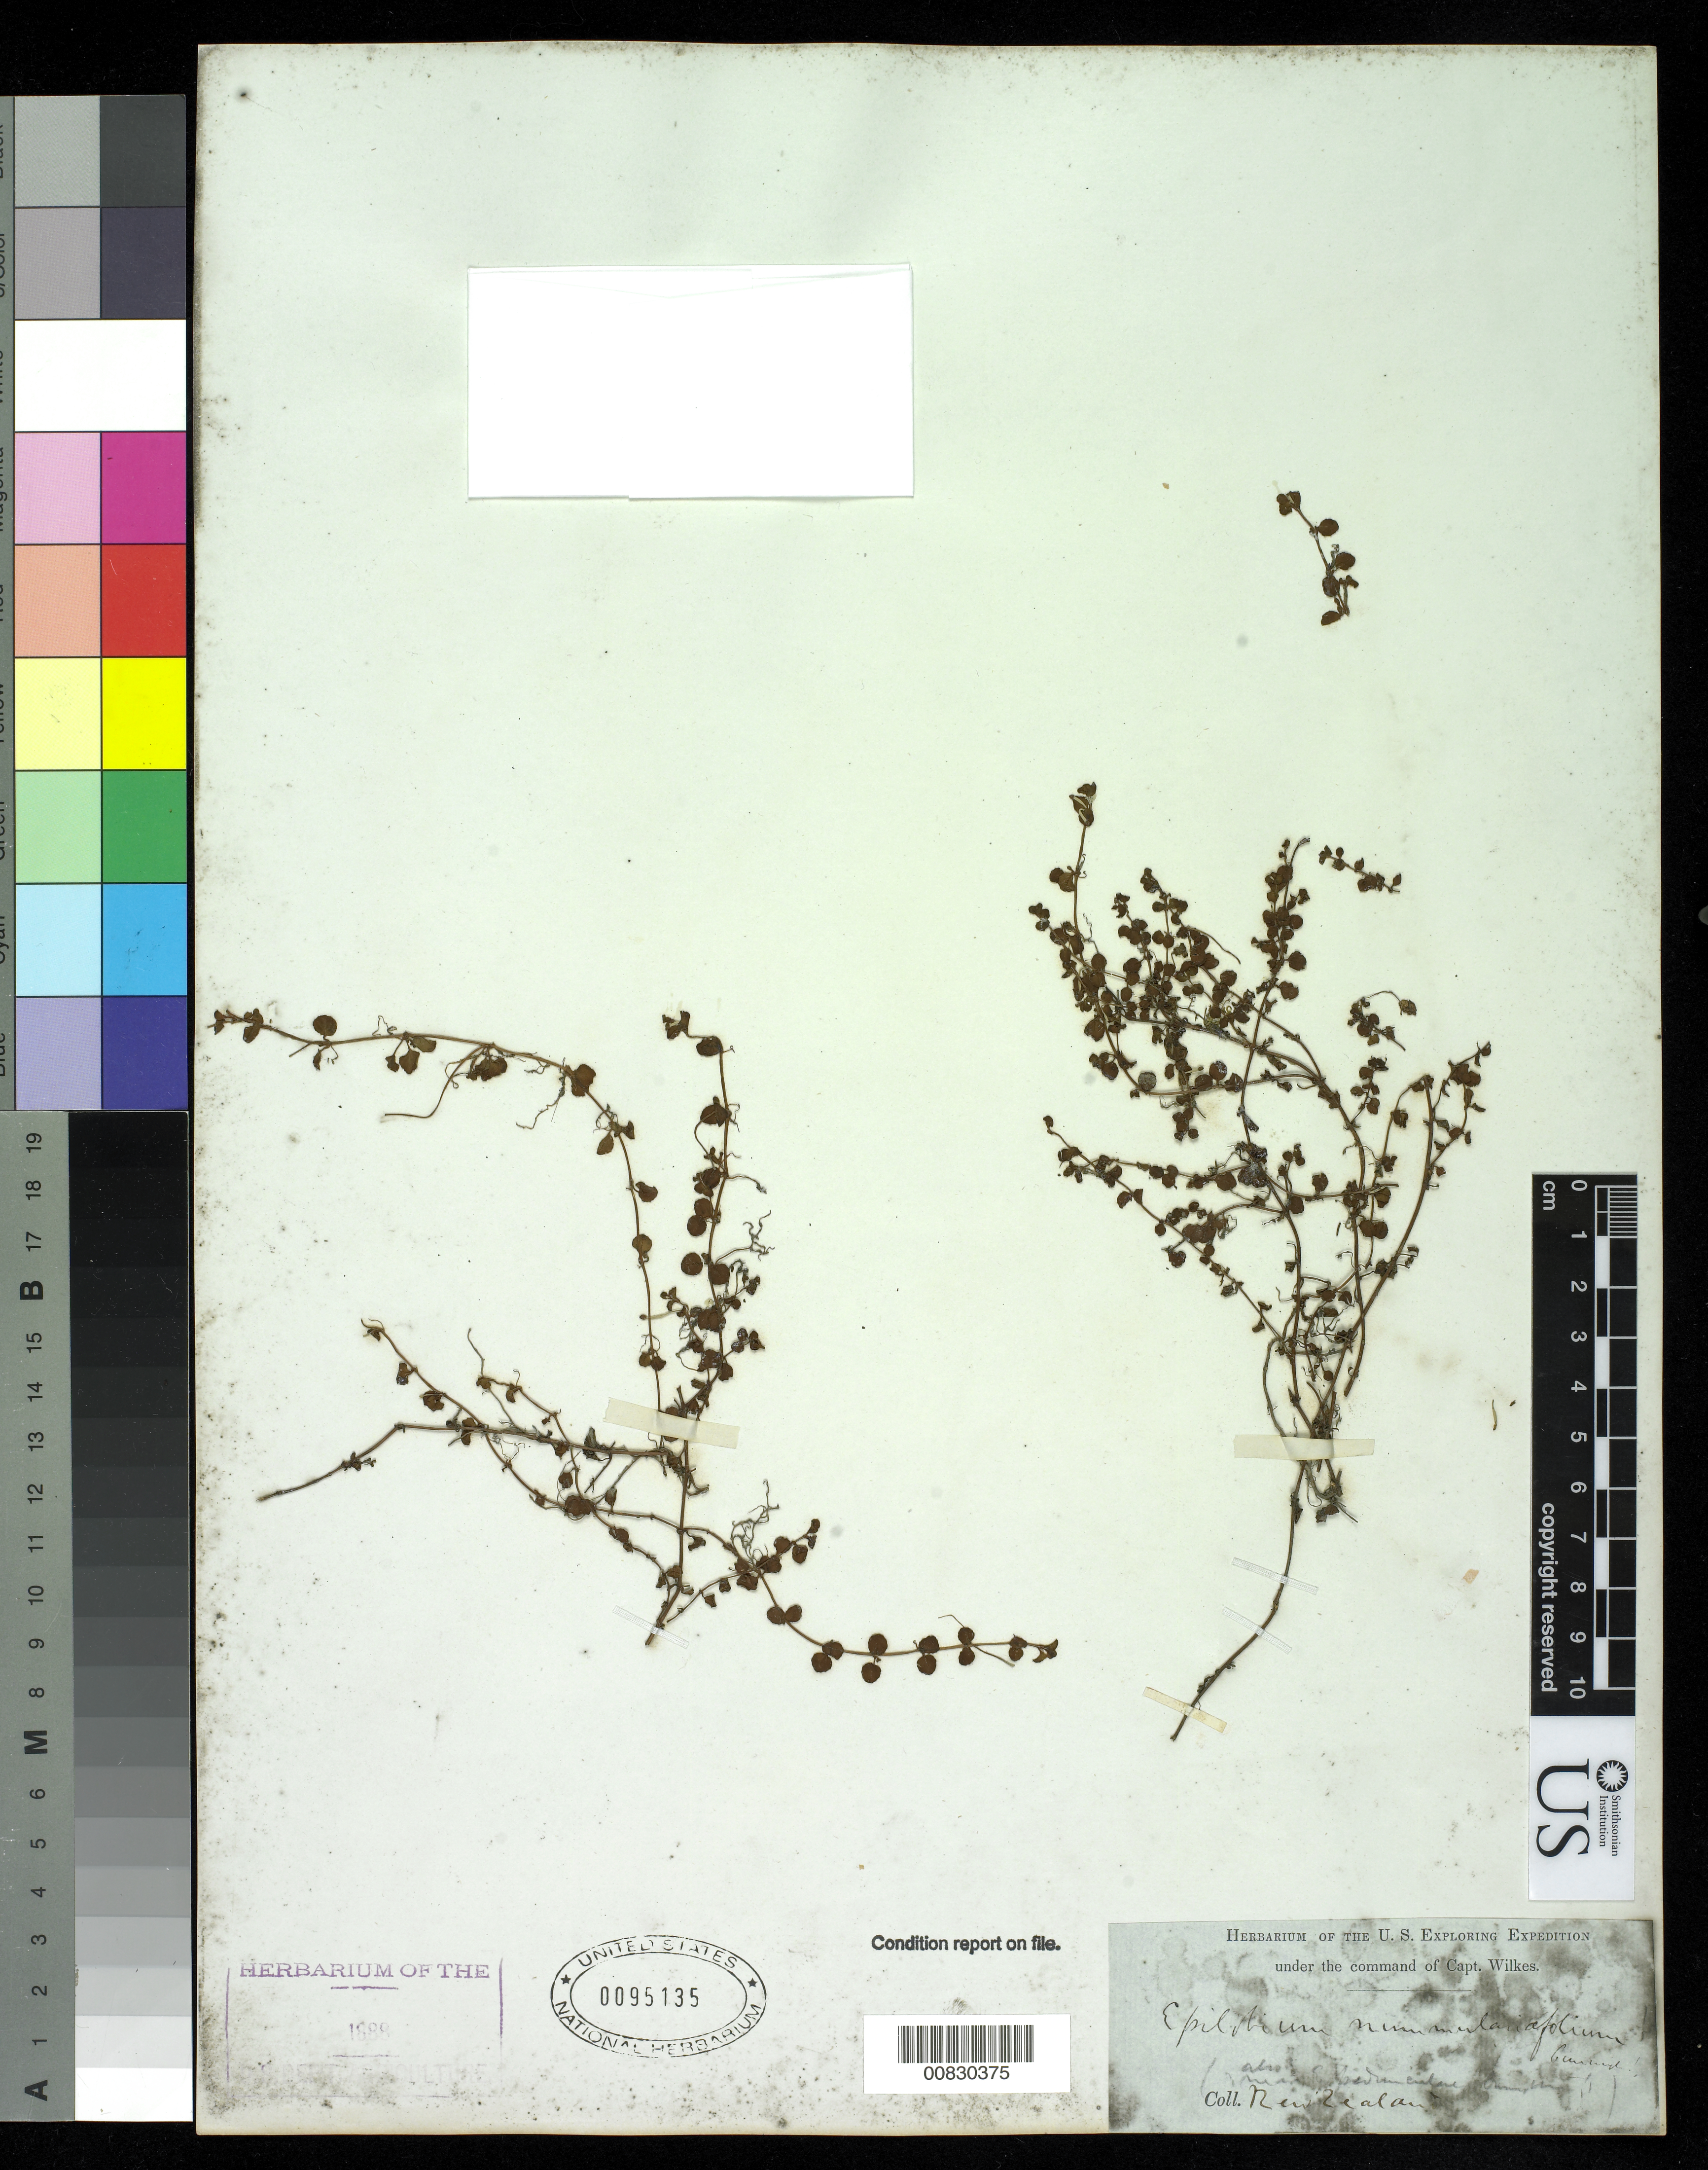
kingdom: Plantae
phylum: Tracheophyta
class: Magnoliopsida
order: Myrtales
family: Onagraceae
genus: Epilobium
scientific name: Epilobium nummularifolium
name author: R. Cunn. ex A. Cunn.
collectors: Wilkes Explor. Exped.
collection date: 1838/1842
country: New Zealand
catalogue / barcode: US 95135